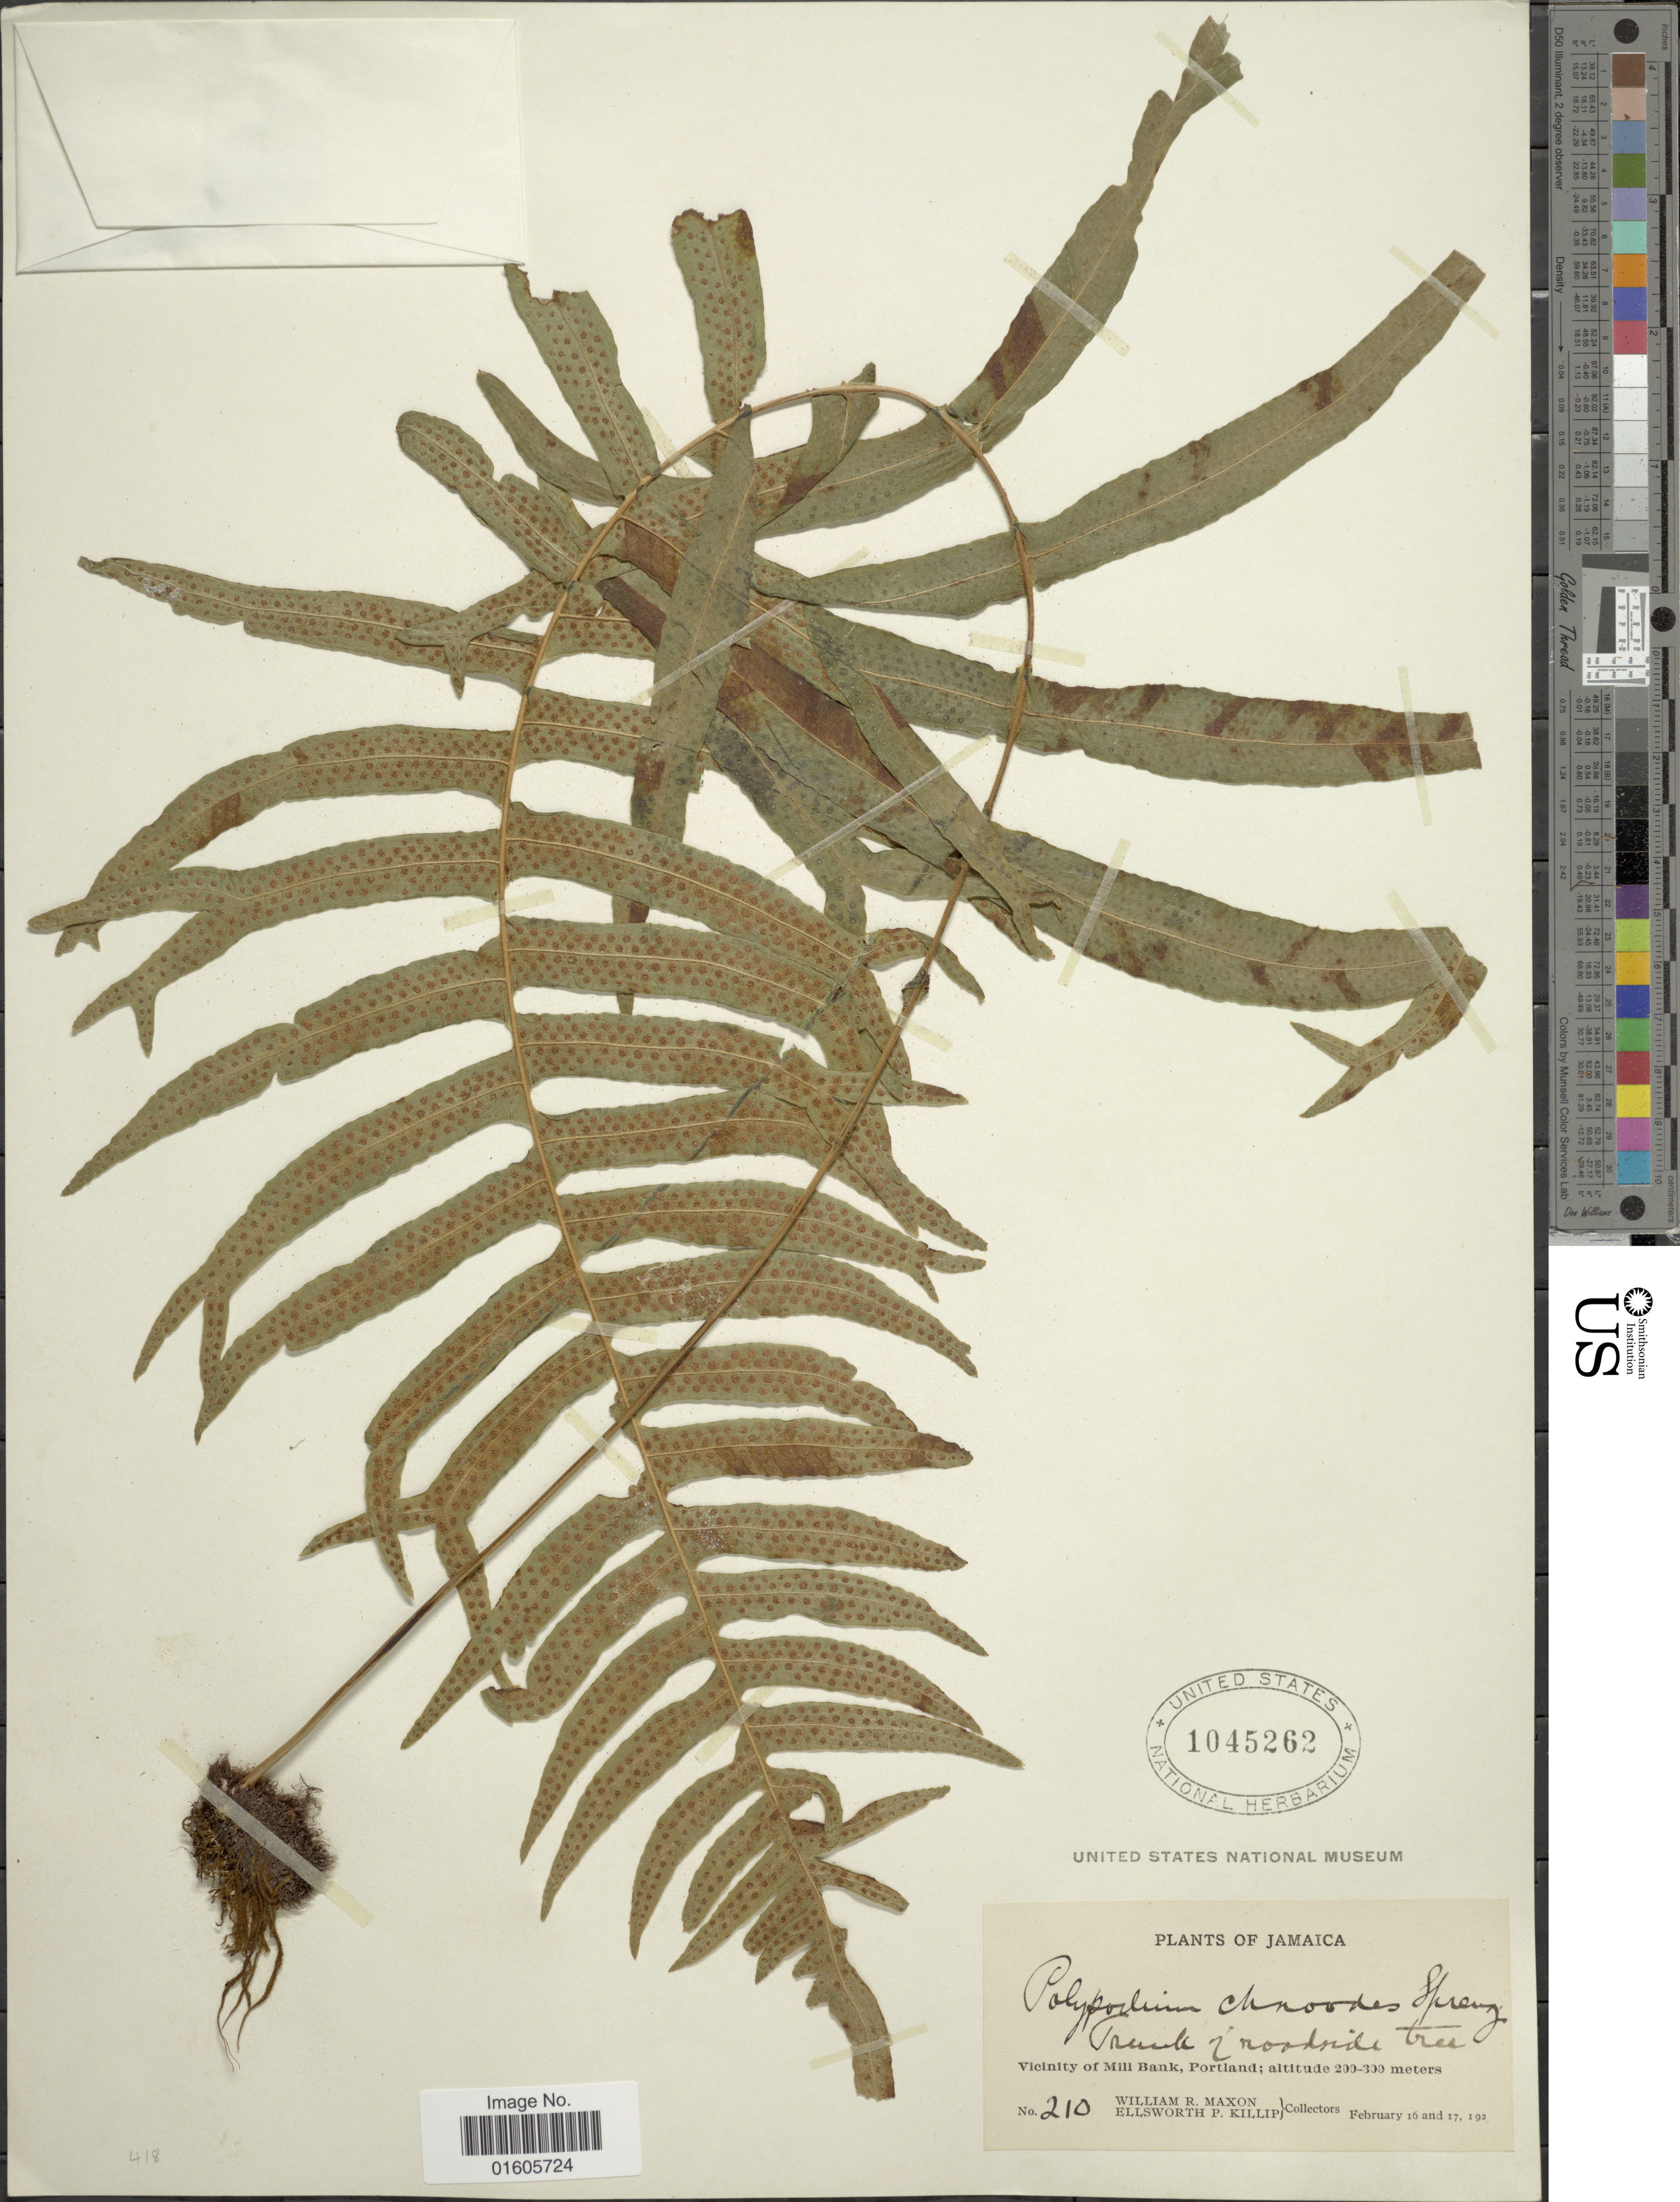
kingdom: Plantae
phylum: Tracheophyta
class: Polypodiopsida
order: Polypodiales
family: Polypodiaceae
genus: Serpocaulon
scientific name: Serpocaulon dissimile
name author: (L.) A.R. Sm.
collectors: W. R. Maxon & E. P. Killip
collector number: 210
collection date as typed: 192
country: Jamaica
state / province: Portland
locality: Vicinity of Mill Bank, Portland.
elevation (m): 200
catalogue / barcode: US 1045262